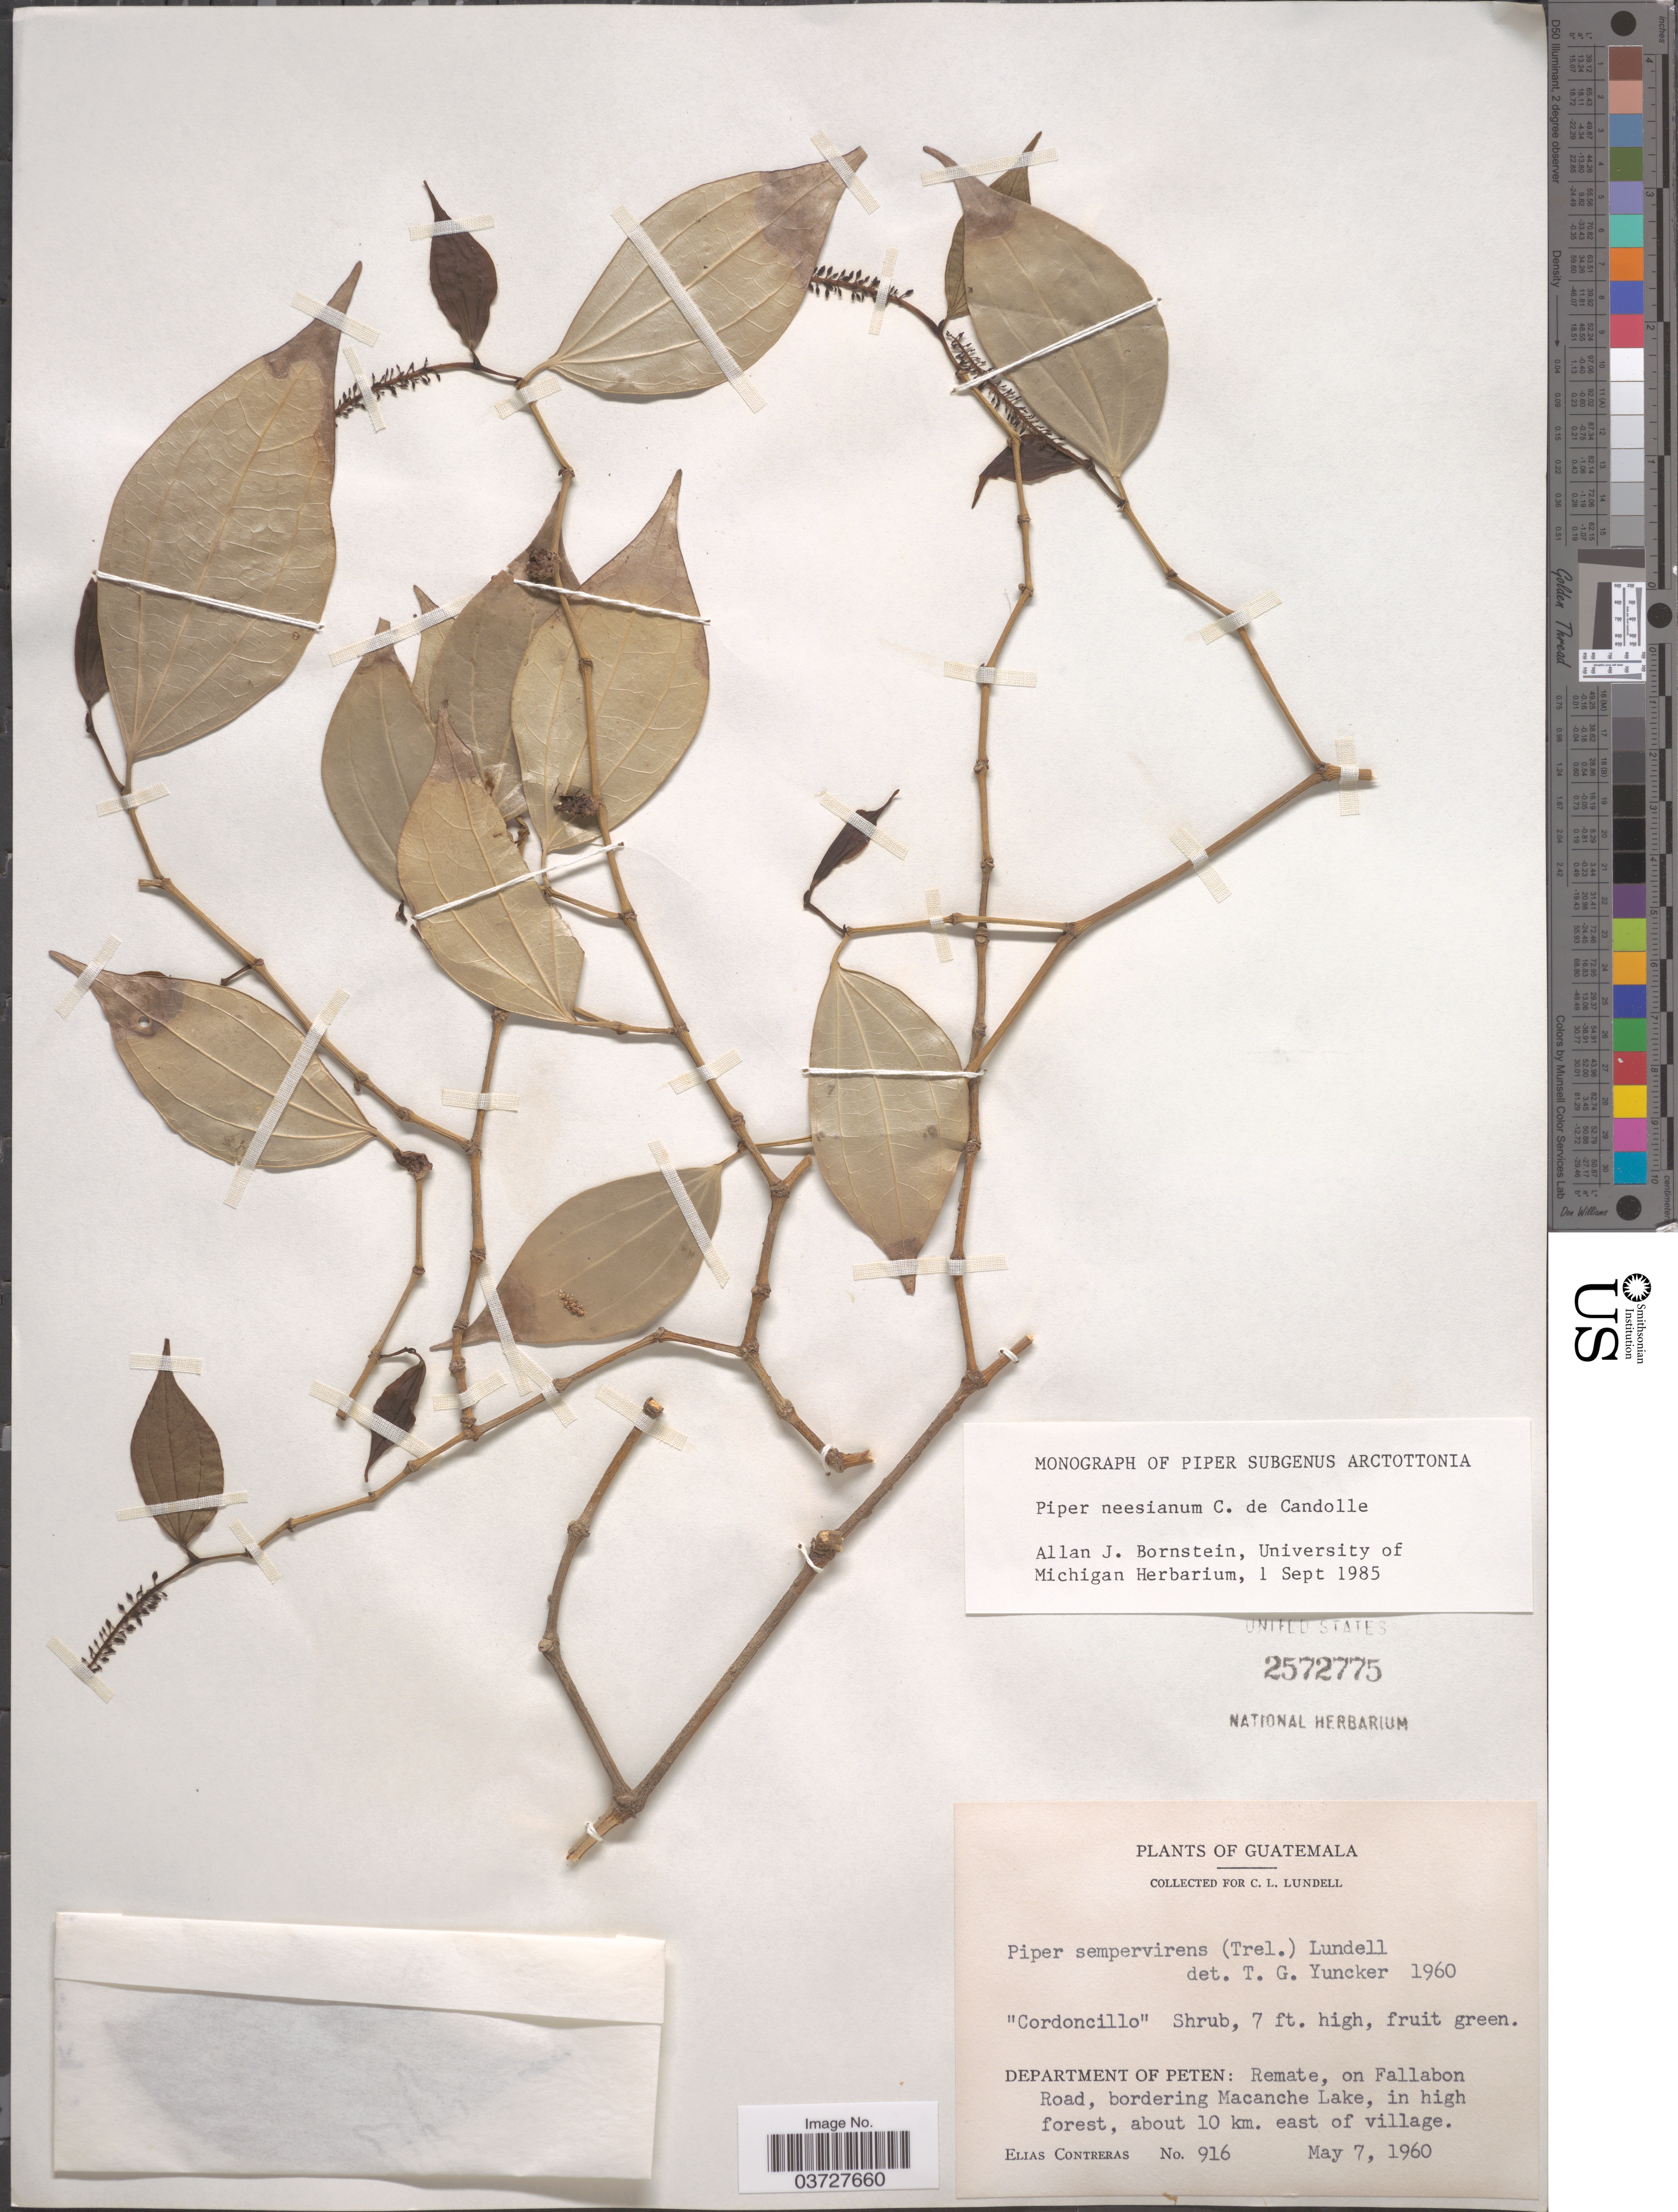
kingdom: Plantae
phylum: Tracheophyta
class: Magnoliopsida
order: Piperales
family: Piperaceae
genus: Piper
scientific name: Piper neesianum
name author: C. DC.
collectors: E. Contreras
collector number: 916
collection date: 1960-05-07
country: Guatemala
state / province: El Peten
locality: Department of Peten: Remate, on Fallabon Road, bordering Macanche Lake, in high forest, about 10 km. east of village.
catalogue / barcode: US 2572775